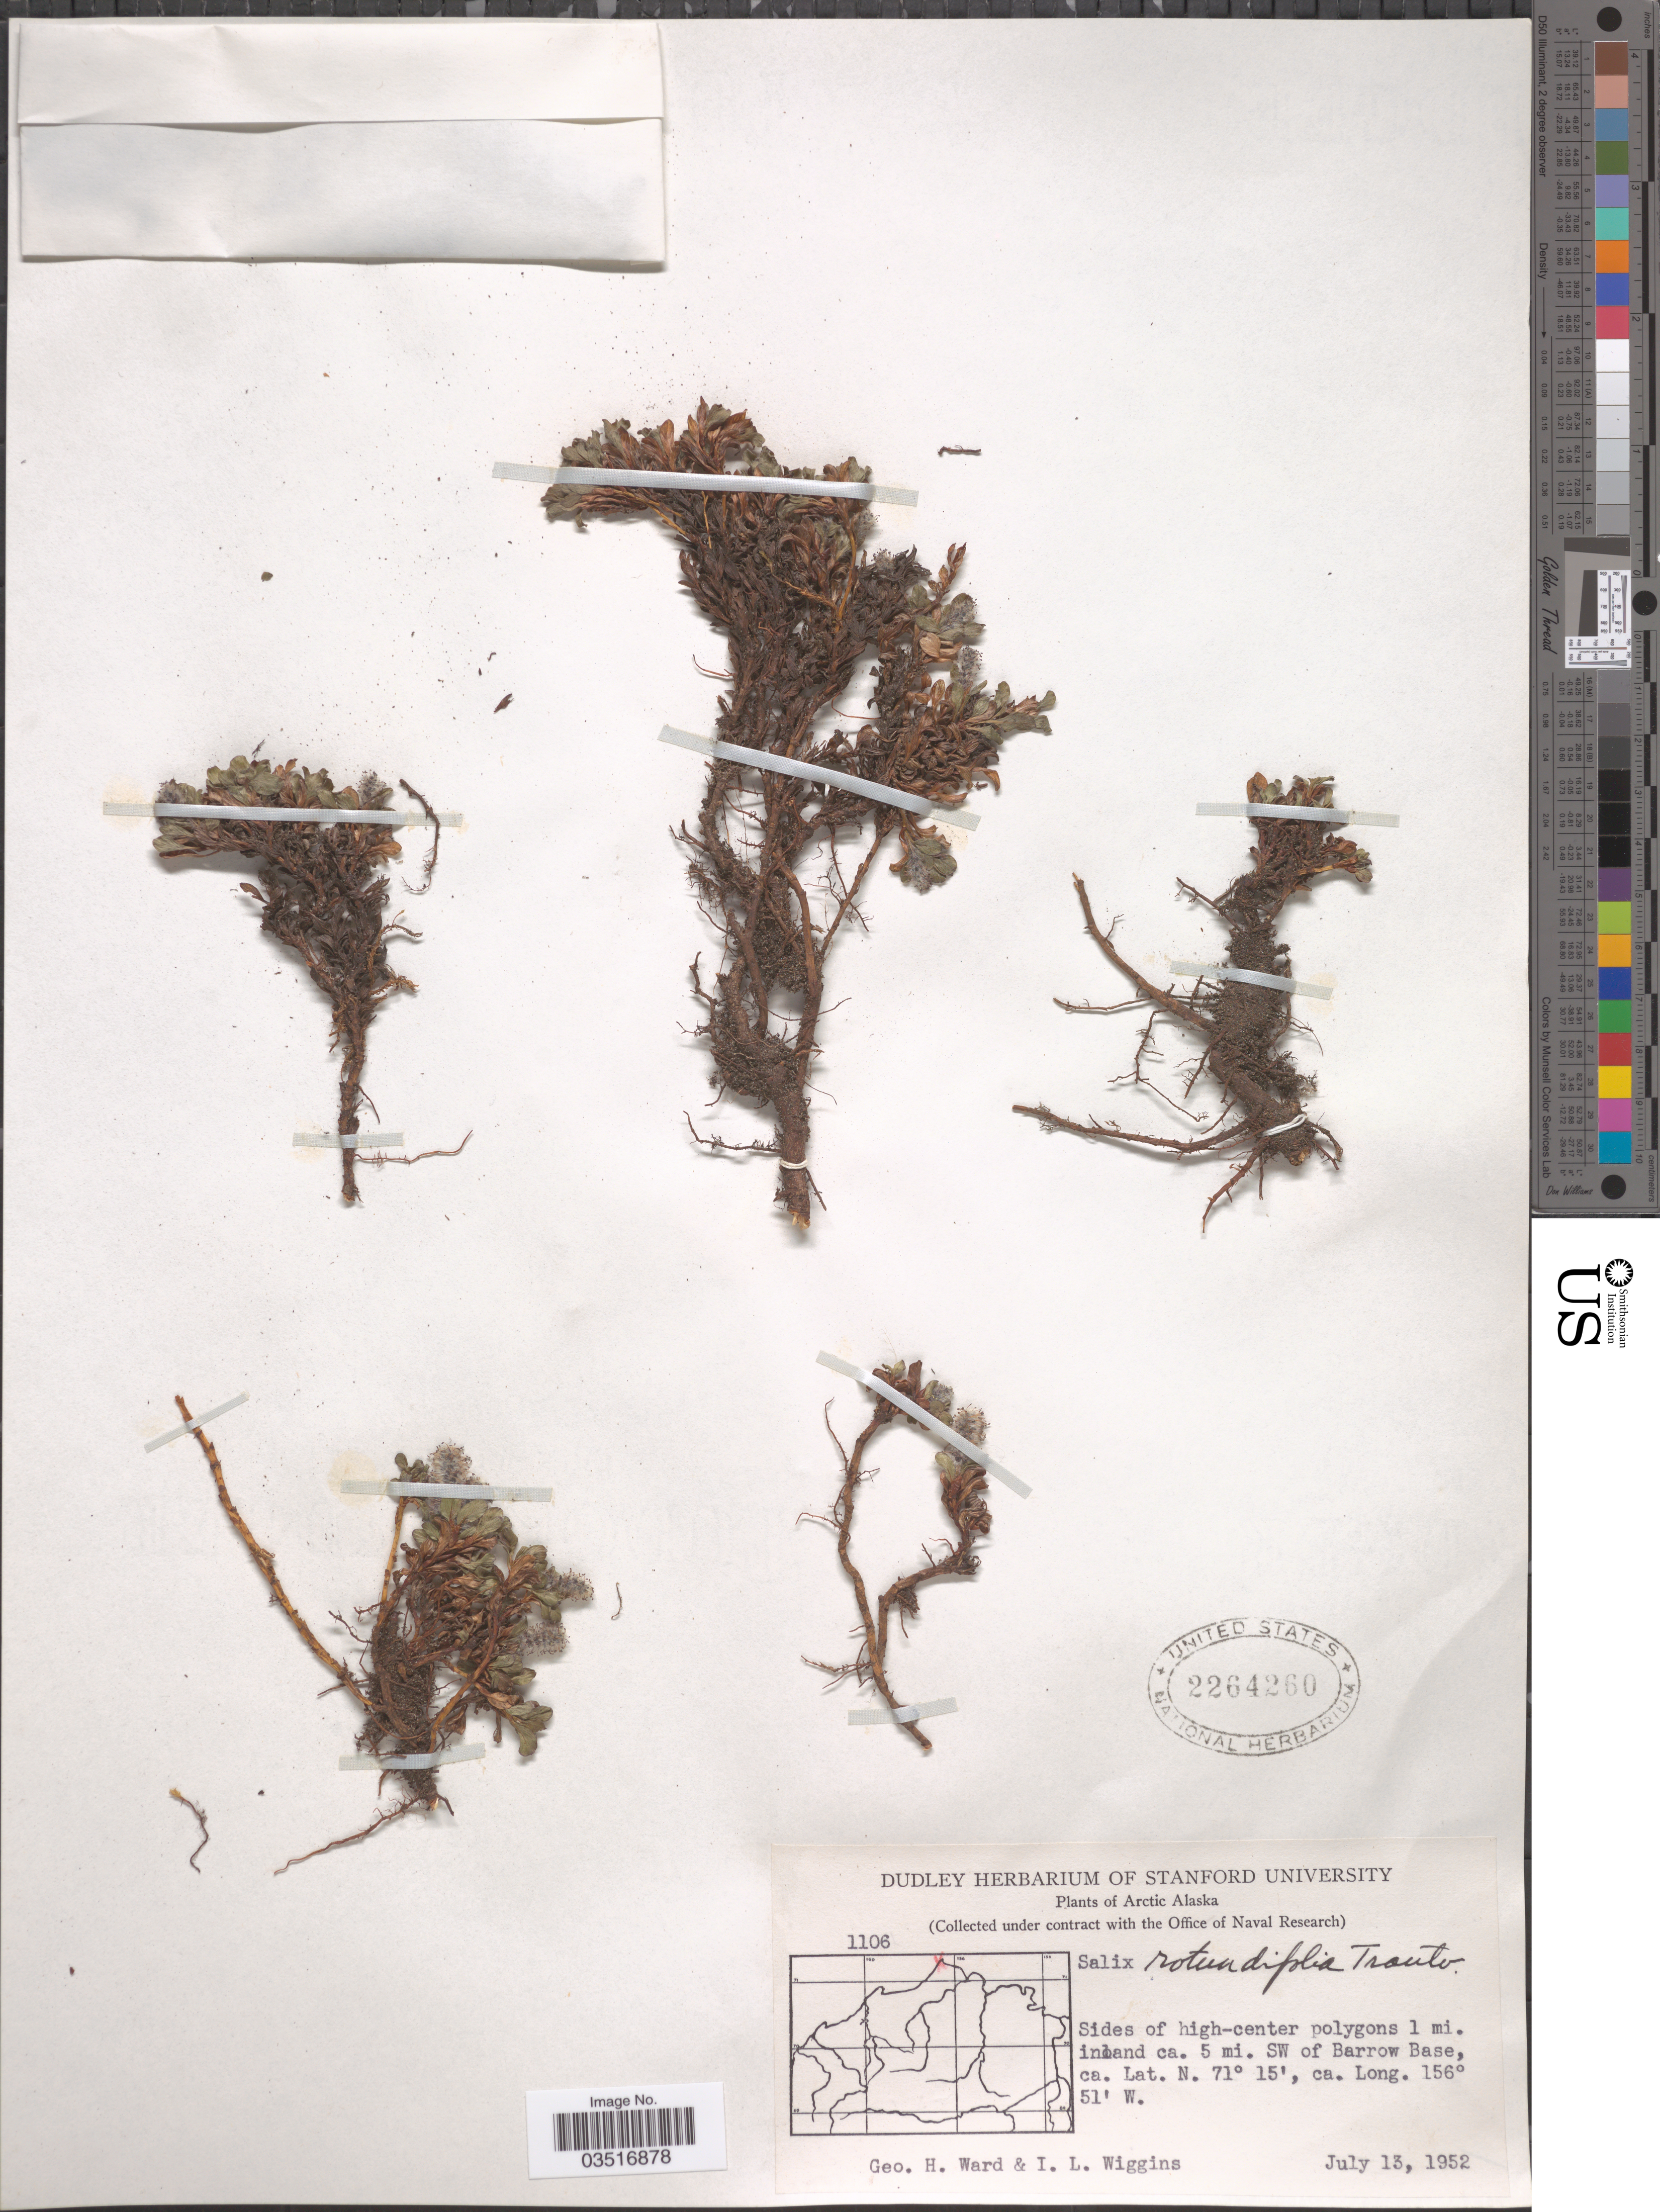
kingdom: Plantae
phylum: Tracheophyta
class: Magnoliopsida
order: Malpighiales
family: Salicaceae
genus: Salix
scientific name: Salix rotundifolia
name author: Trautv.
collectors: G. H. Ward & I. L. Wiggins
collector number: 1106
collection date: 1952-07-13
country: United States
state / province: Alaska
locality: Arctic Alaska. Sides of high-center polygons 1 mi. inalnd ca. 5 mi. SW of Barrow Base.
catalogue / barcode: US 2264260